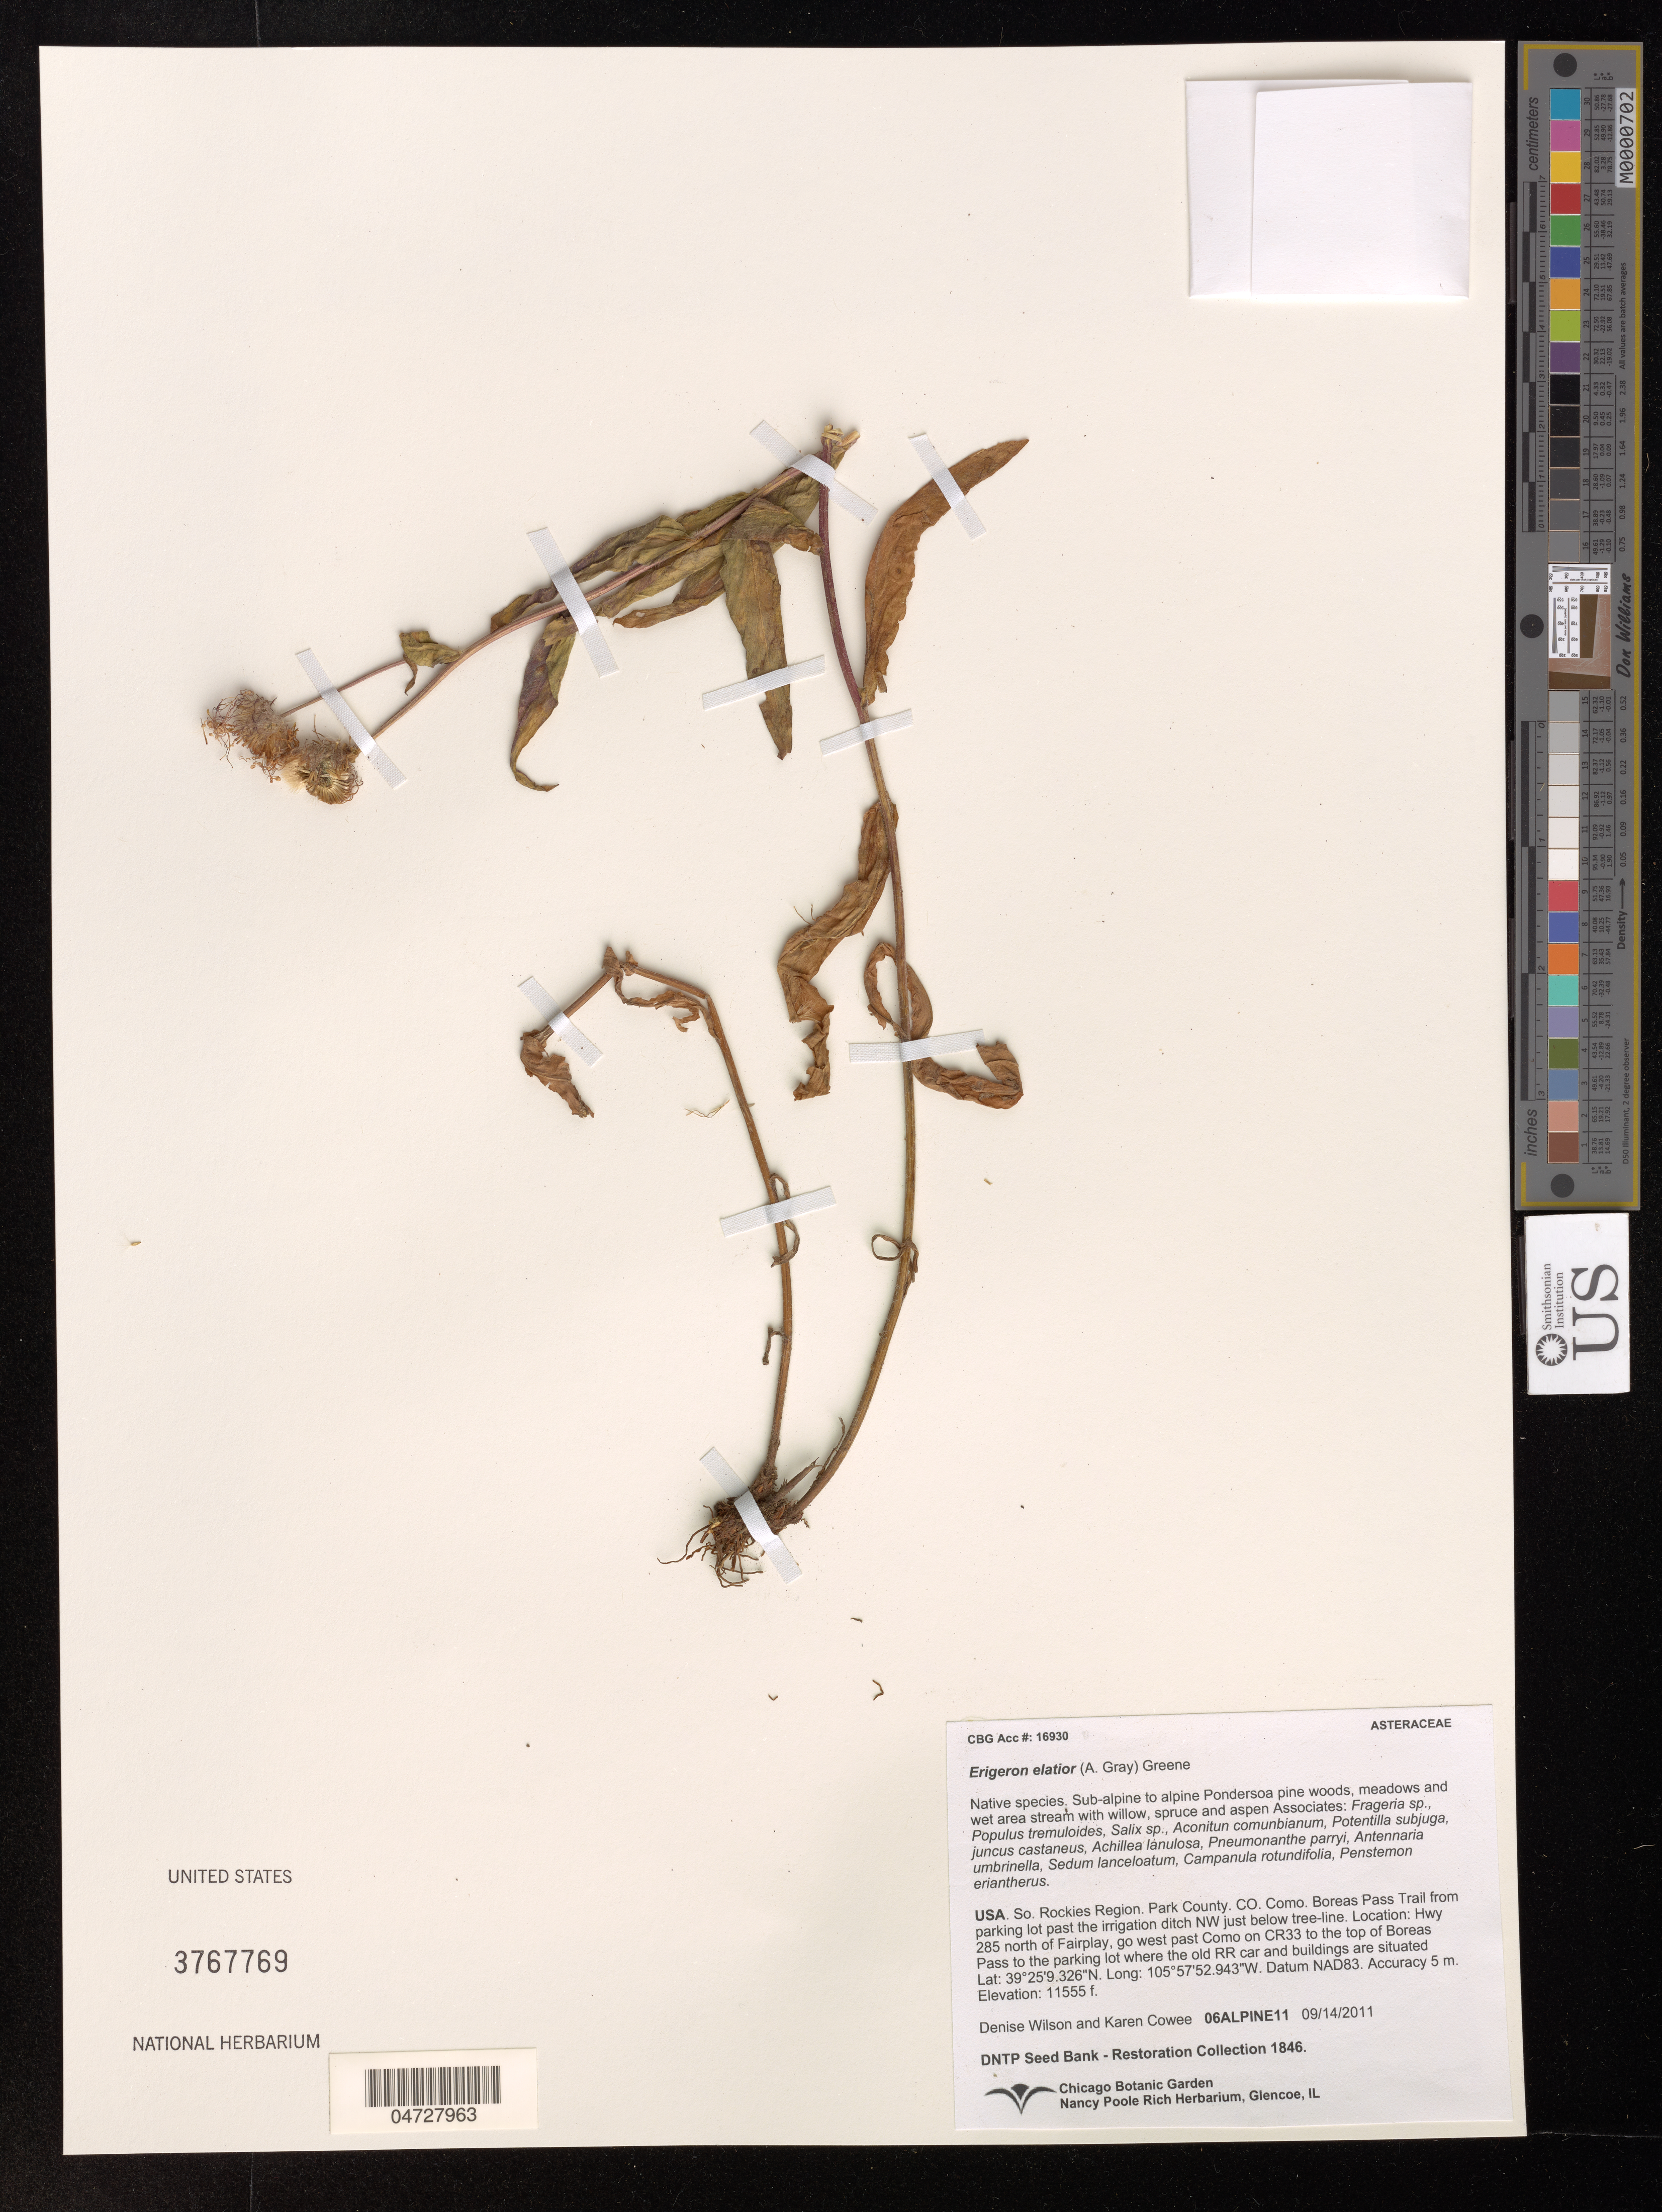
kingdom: Plantae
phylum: Tracheophyta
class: Magnoliopsida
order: Asterales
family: Asteraceae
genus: Erigeron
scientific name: Erigeron elatior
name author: (A. Gray) Greene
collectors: D. Wilson & K. Cowee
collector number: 06ALPINE11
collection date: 2011-09-14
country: United States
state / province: Colorado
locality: So. Rockies Region. Park County. Como.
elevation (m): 3522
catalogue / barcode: US 3767769